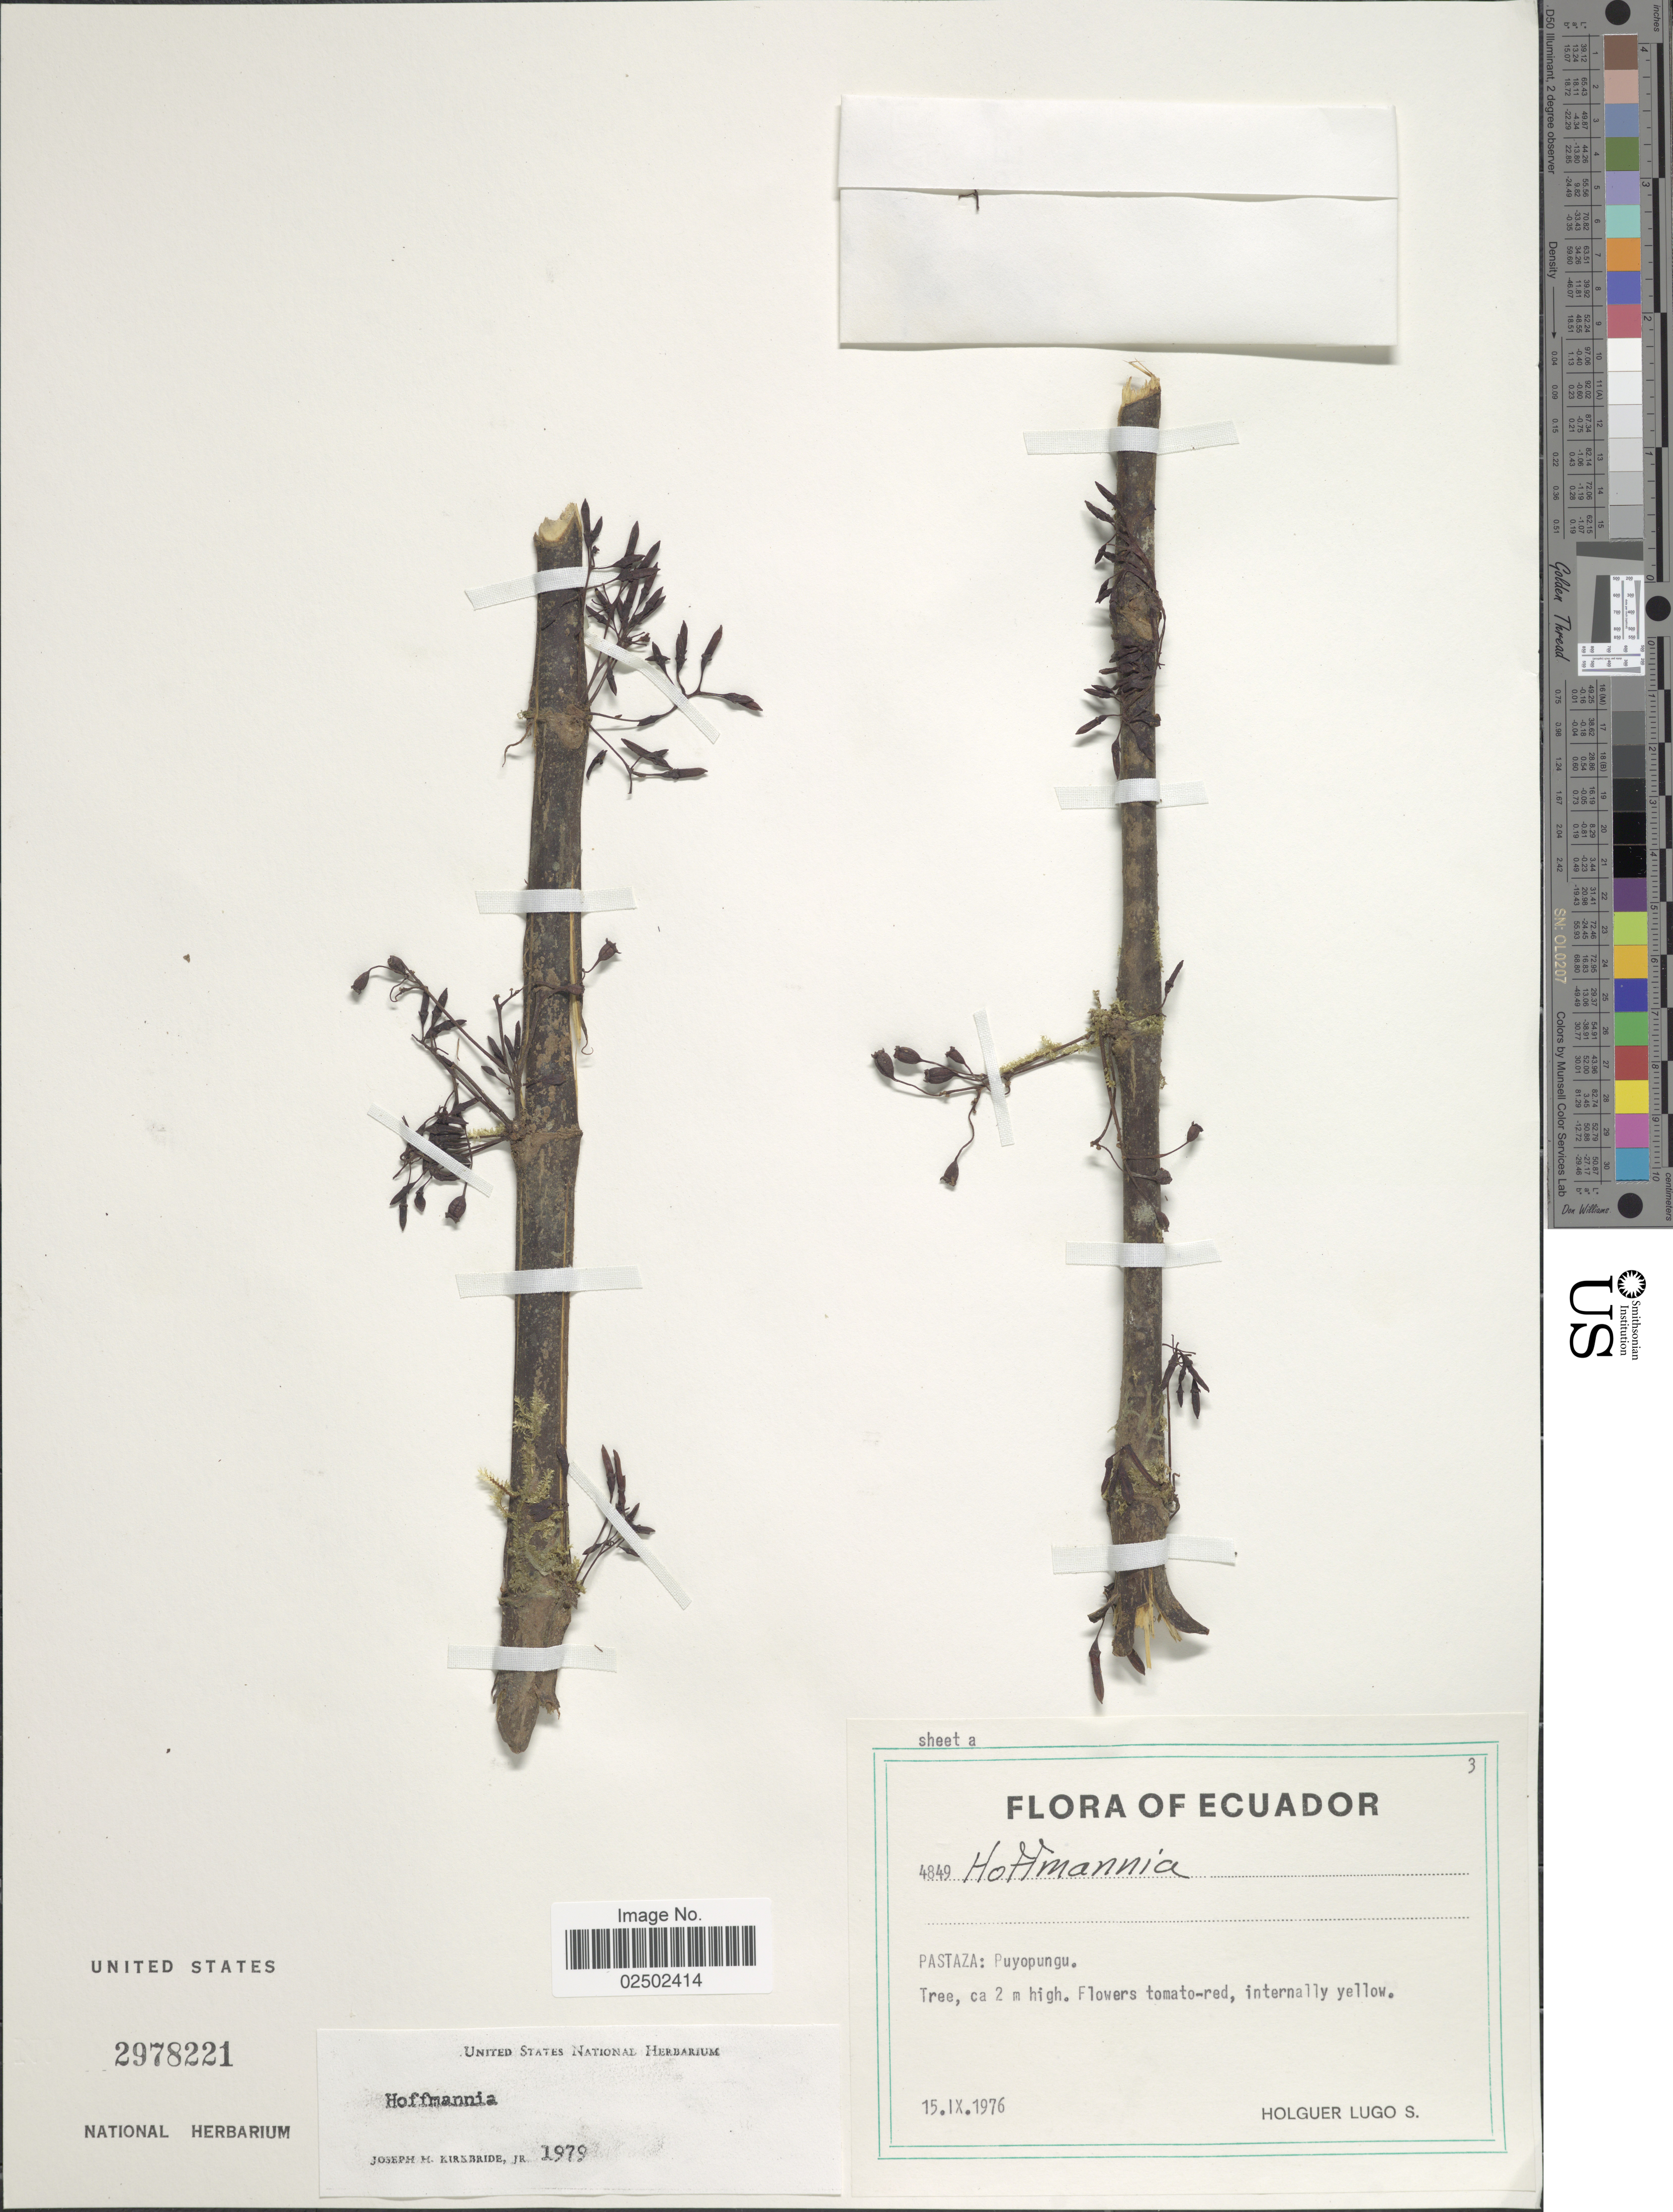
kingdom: Plantae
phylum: Tracheophyta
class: Magnoliopsida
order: Gentianales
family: Rubiaceae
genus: Hoffmannia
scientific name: Hoffmannia sp.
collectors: H. Lugo S.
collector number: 4849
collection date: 1976-09-15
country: Ecuador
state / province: Pastaza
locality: Puyopungu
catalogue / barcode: US 2978221